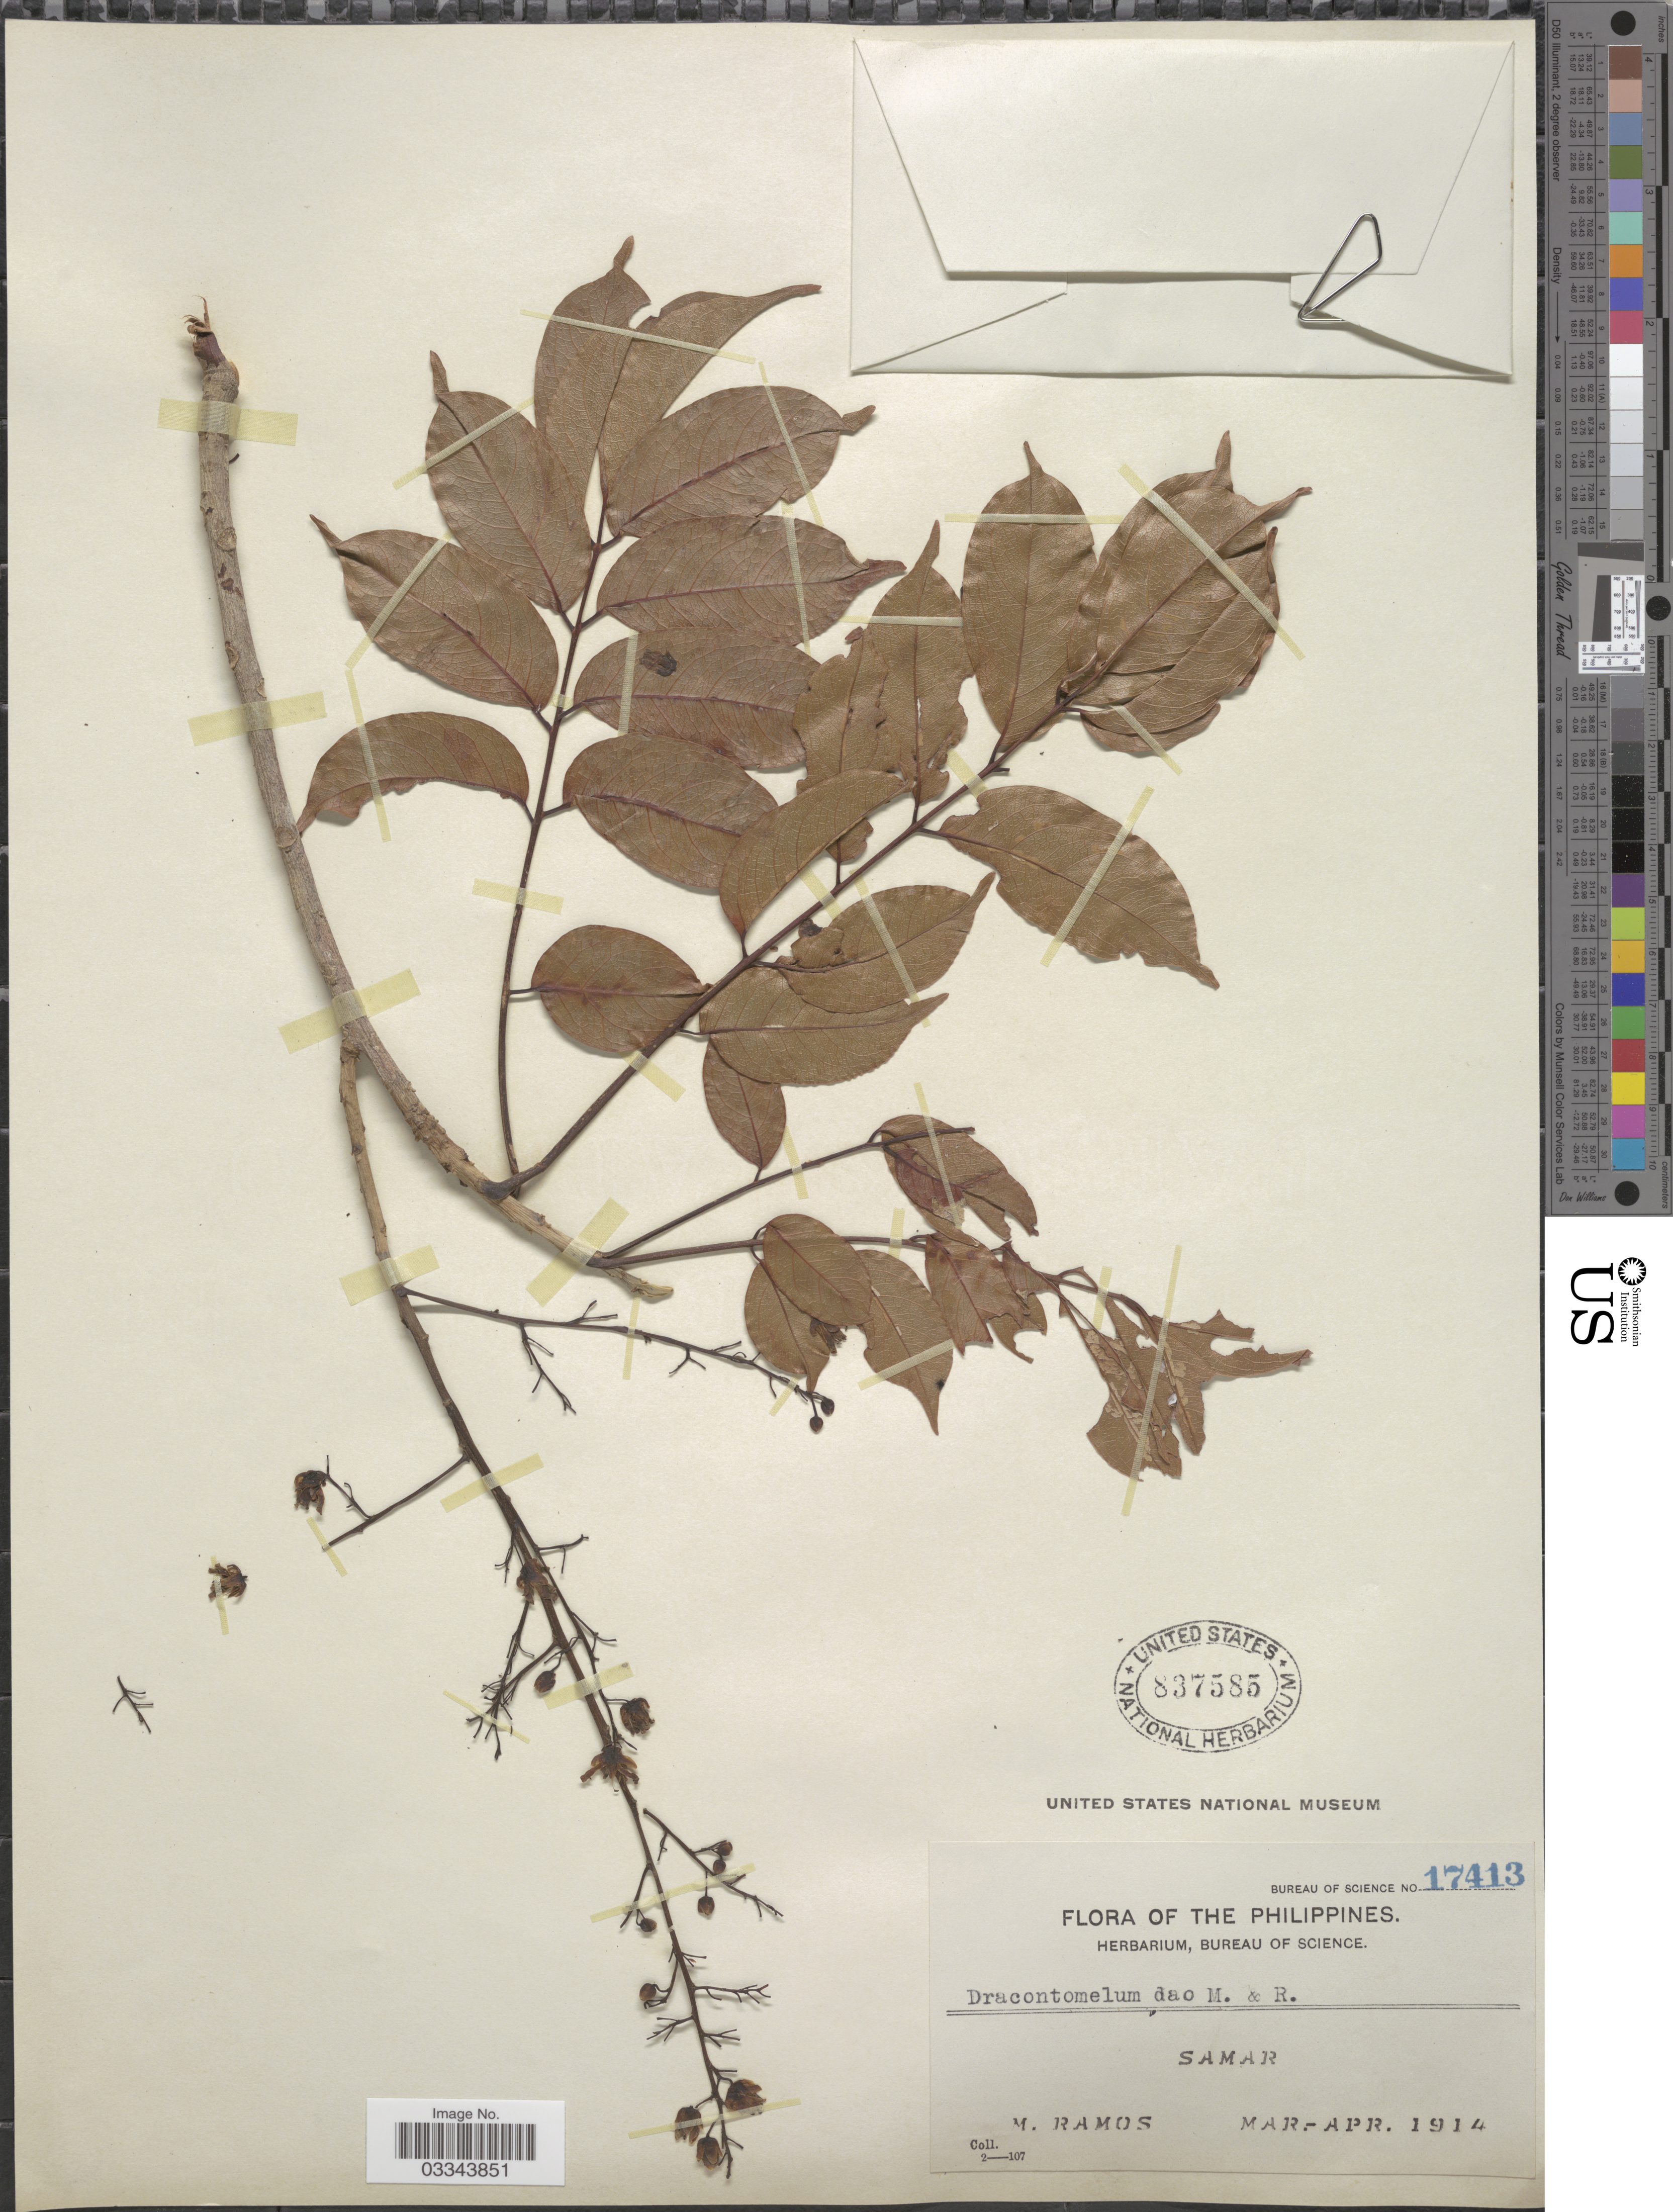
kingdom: Plantae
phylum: Tracheophyta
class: Magnoliopsida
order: Sapindales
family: Anacardiaceae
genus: Dracontomelon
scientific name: Dracontomelon dao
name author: (Blanco) Merr. & Rolfe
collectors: M. Ramos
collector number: Bureau of Science 17413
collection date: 1914-03/1914-04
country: Philippines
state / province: Eastern Visayas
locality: Samar.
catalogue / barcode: US 837585